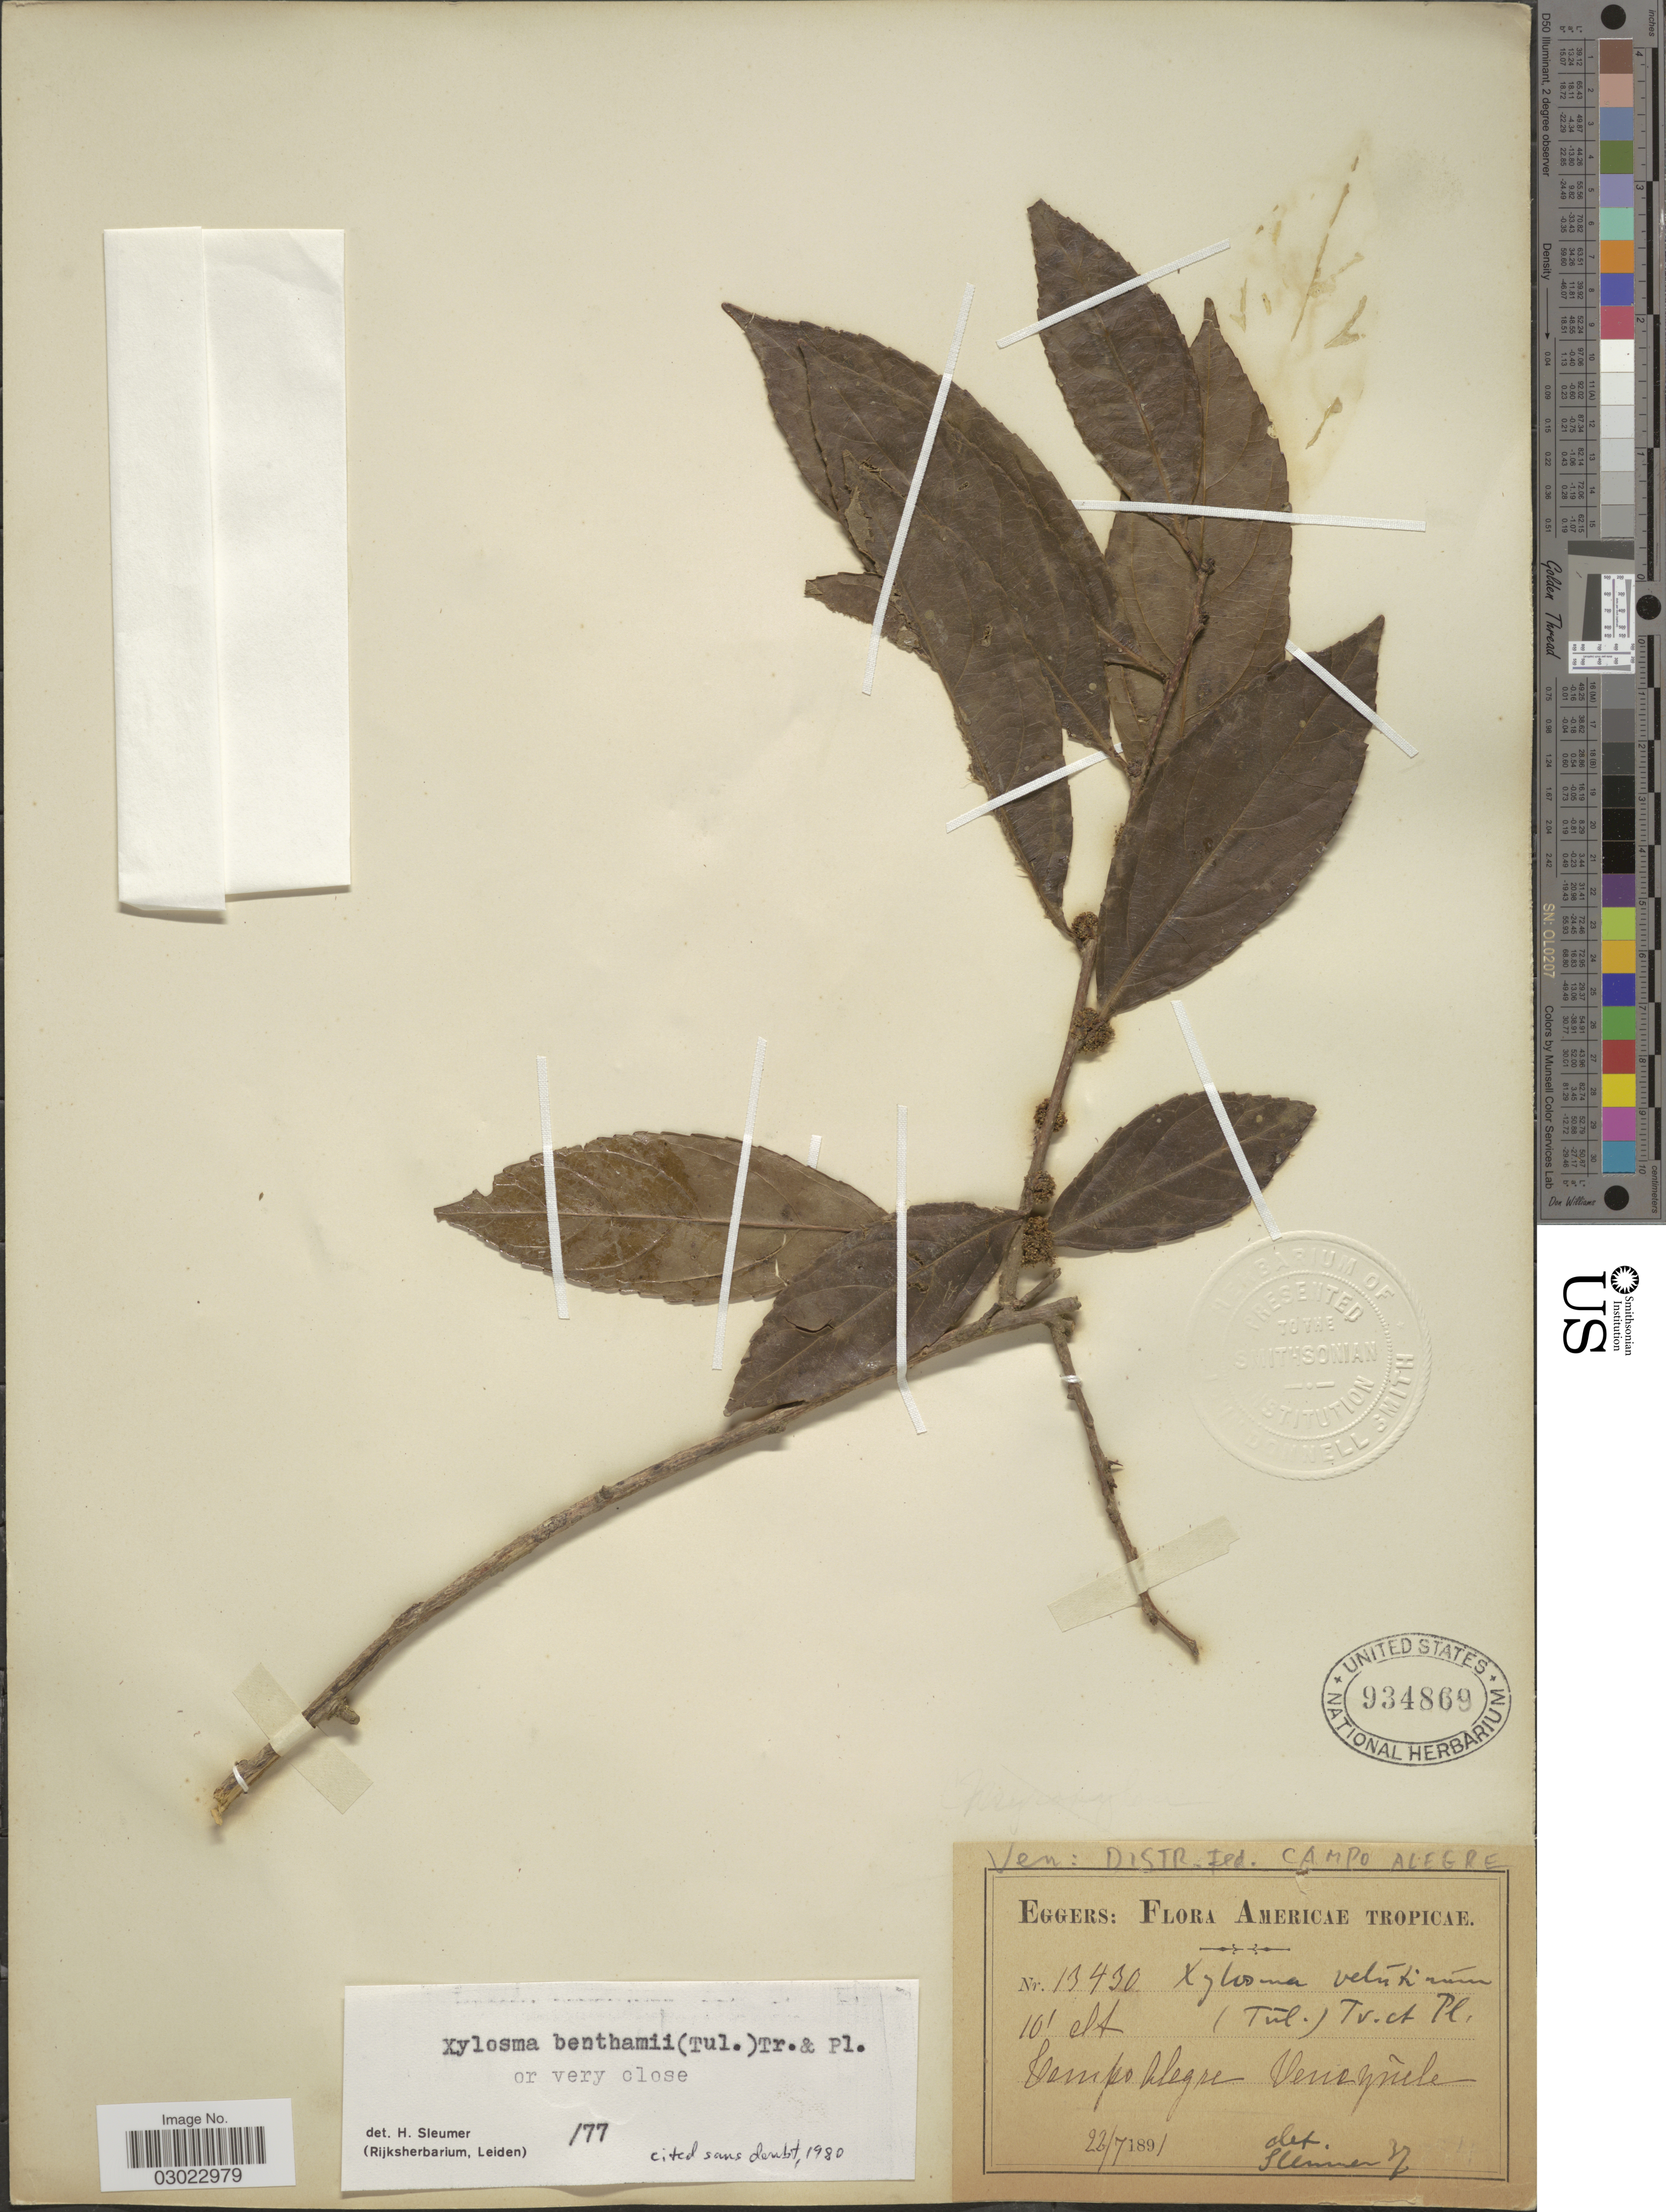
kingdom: Plantae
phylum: Tracheophyta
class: Magnoliopsida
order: Malpighiales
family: Salicaceae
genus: Xylosma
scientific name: Xylosma benthamii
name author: (Tul.) Triana & Planch.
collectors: -. Eggers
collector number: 13430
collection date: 1891-07-22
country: Venezuela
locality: Ven: Distr. Fed. Campo Alegre. Americae tropicae.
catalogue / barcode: US 934869